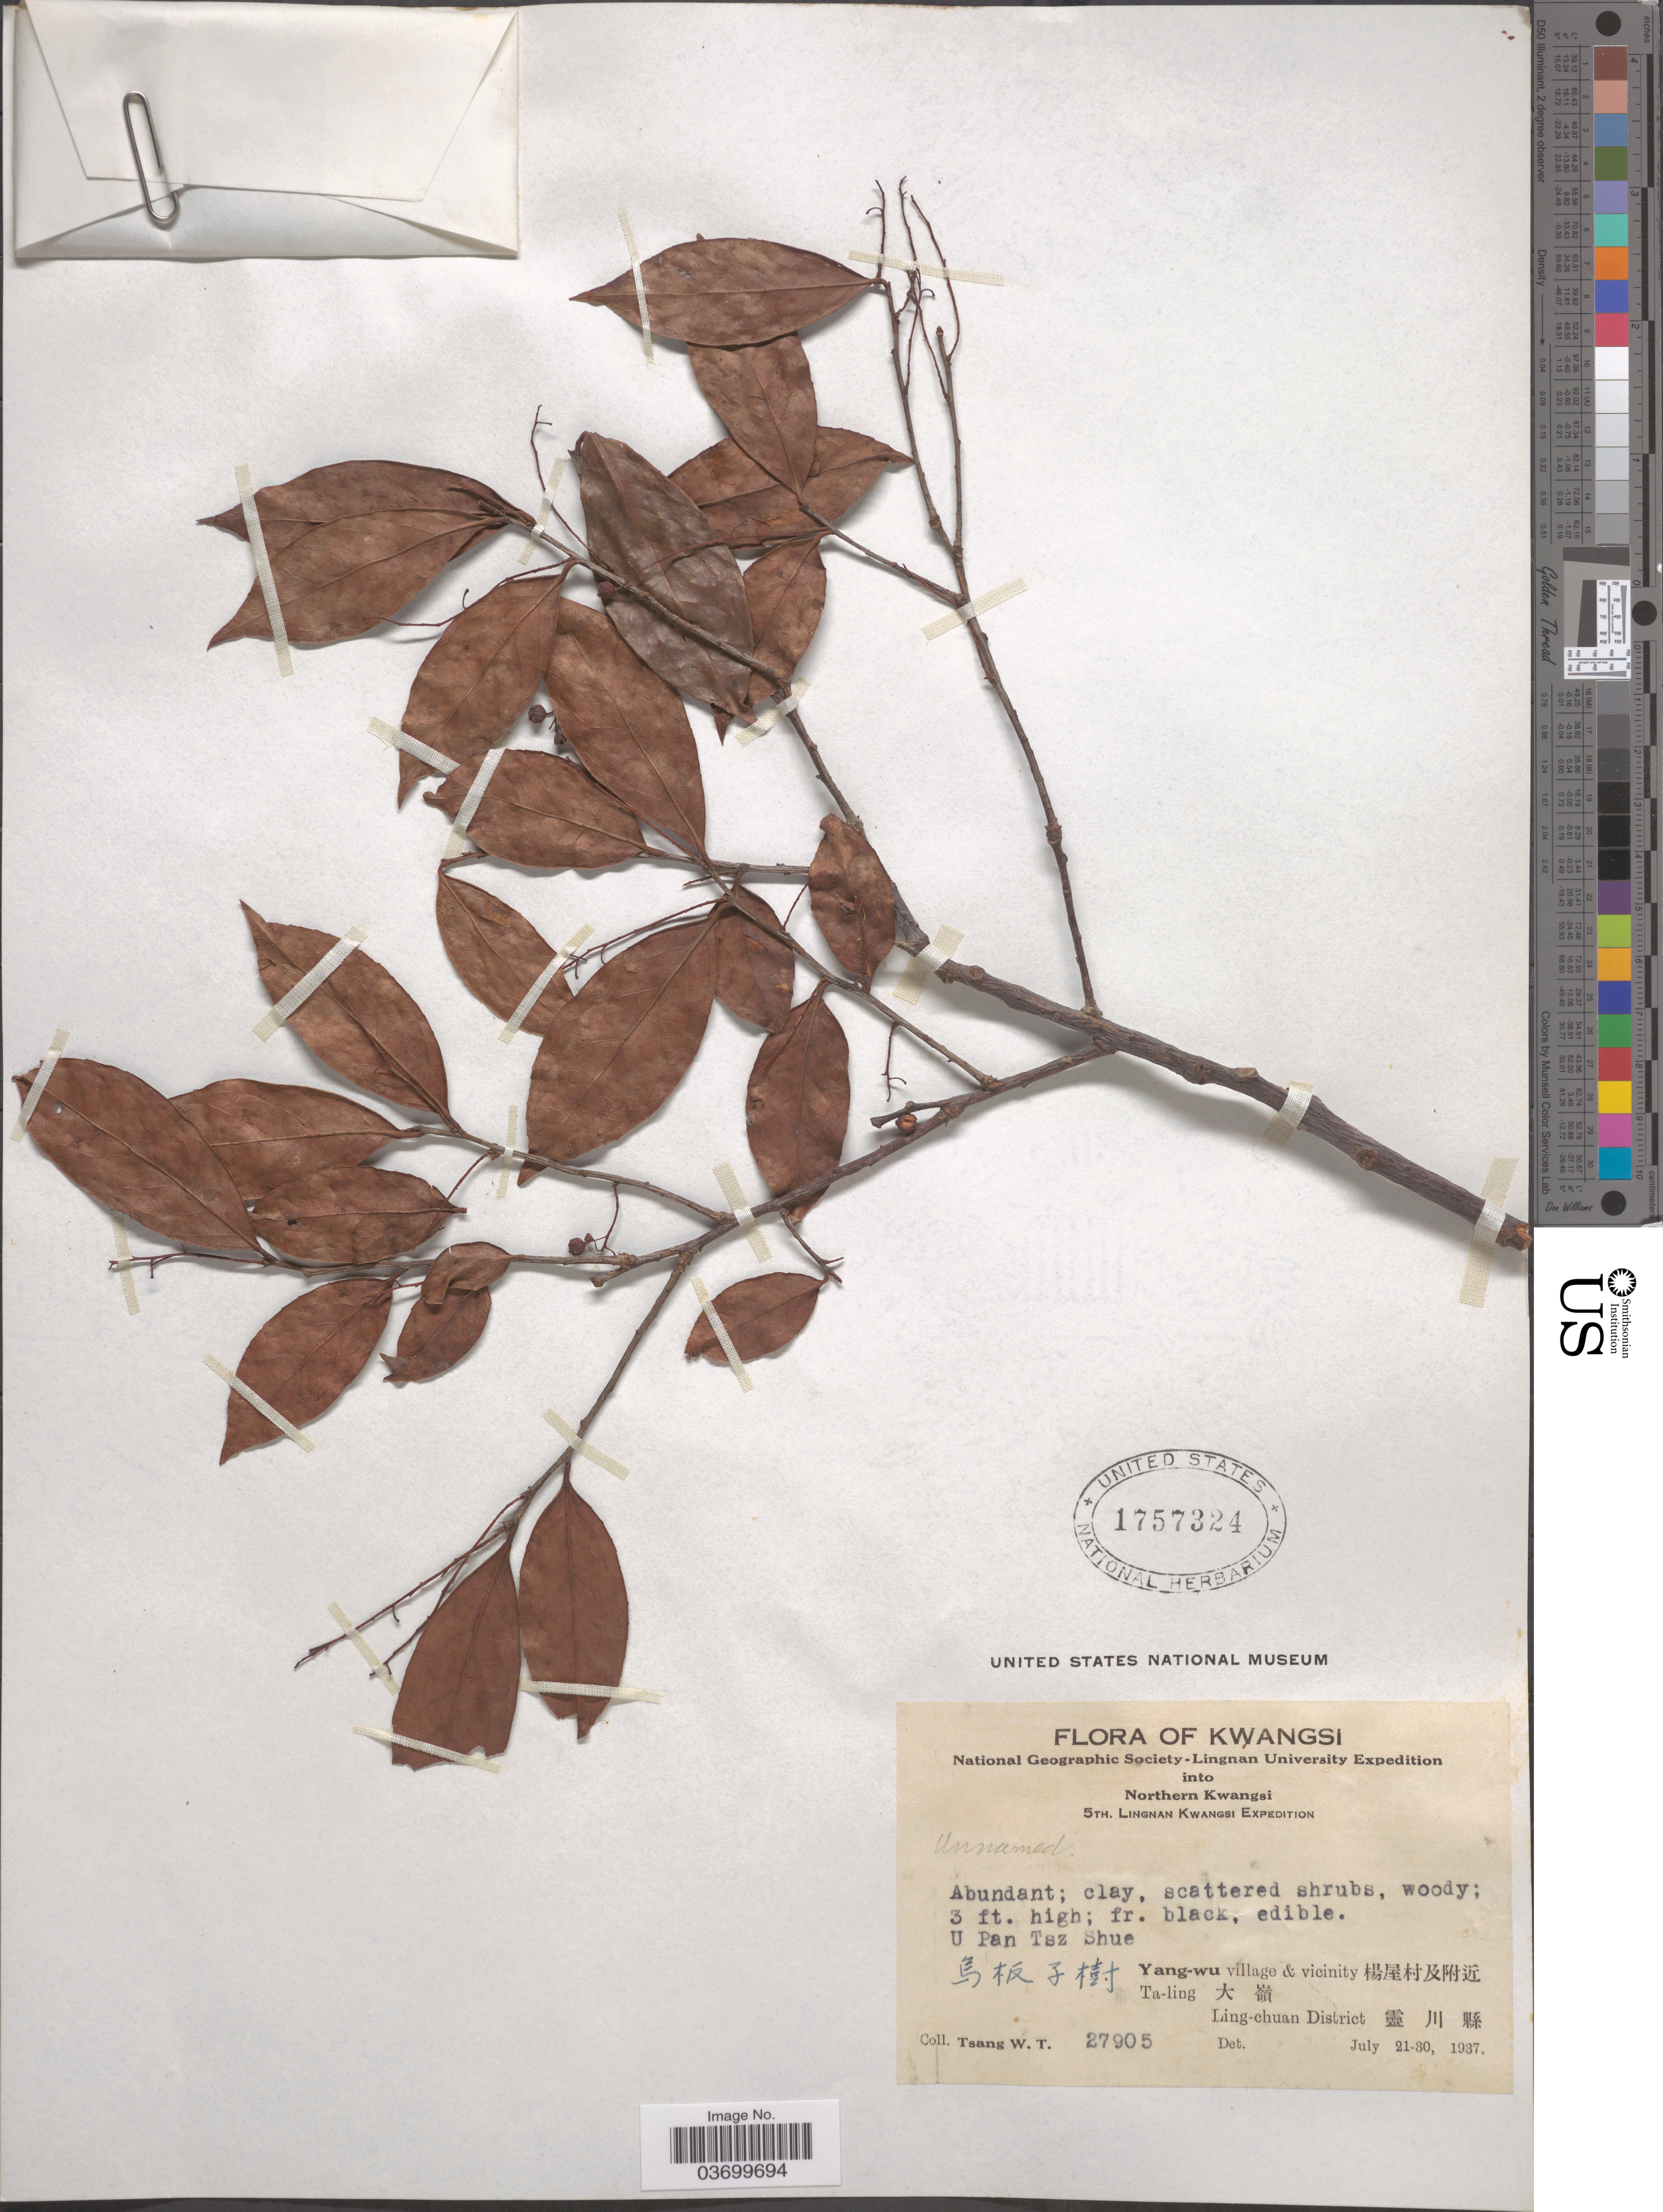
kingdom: Plantae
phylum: Tracheophyta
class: Magnoliopsida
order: Rosales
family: Rosaceae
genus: Photinia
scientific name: Photinia sp.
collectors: W. T. Tsang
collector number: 27905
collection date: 1937-07-21/1937-07-30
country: China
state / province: Guangxi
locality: Northern Kwangsi. U Pan Tsz Shue X. Yang-wu village & vicinity X. Ta-ling X. Ling-chuan District X.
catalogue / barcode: US 1757324